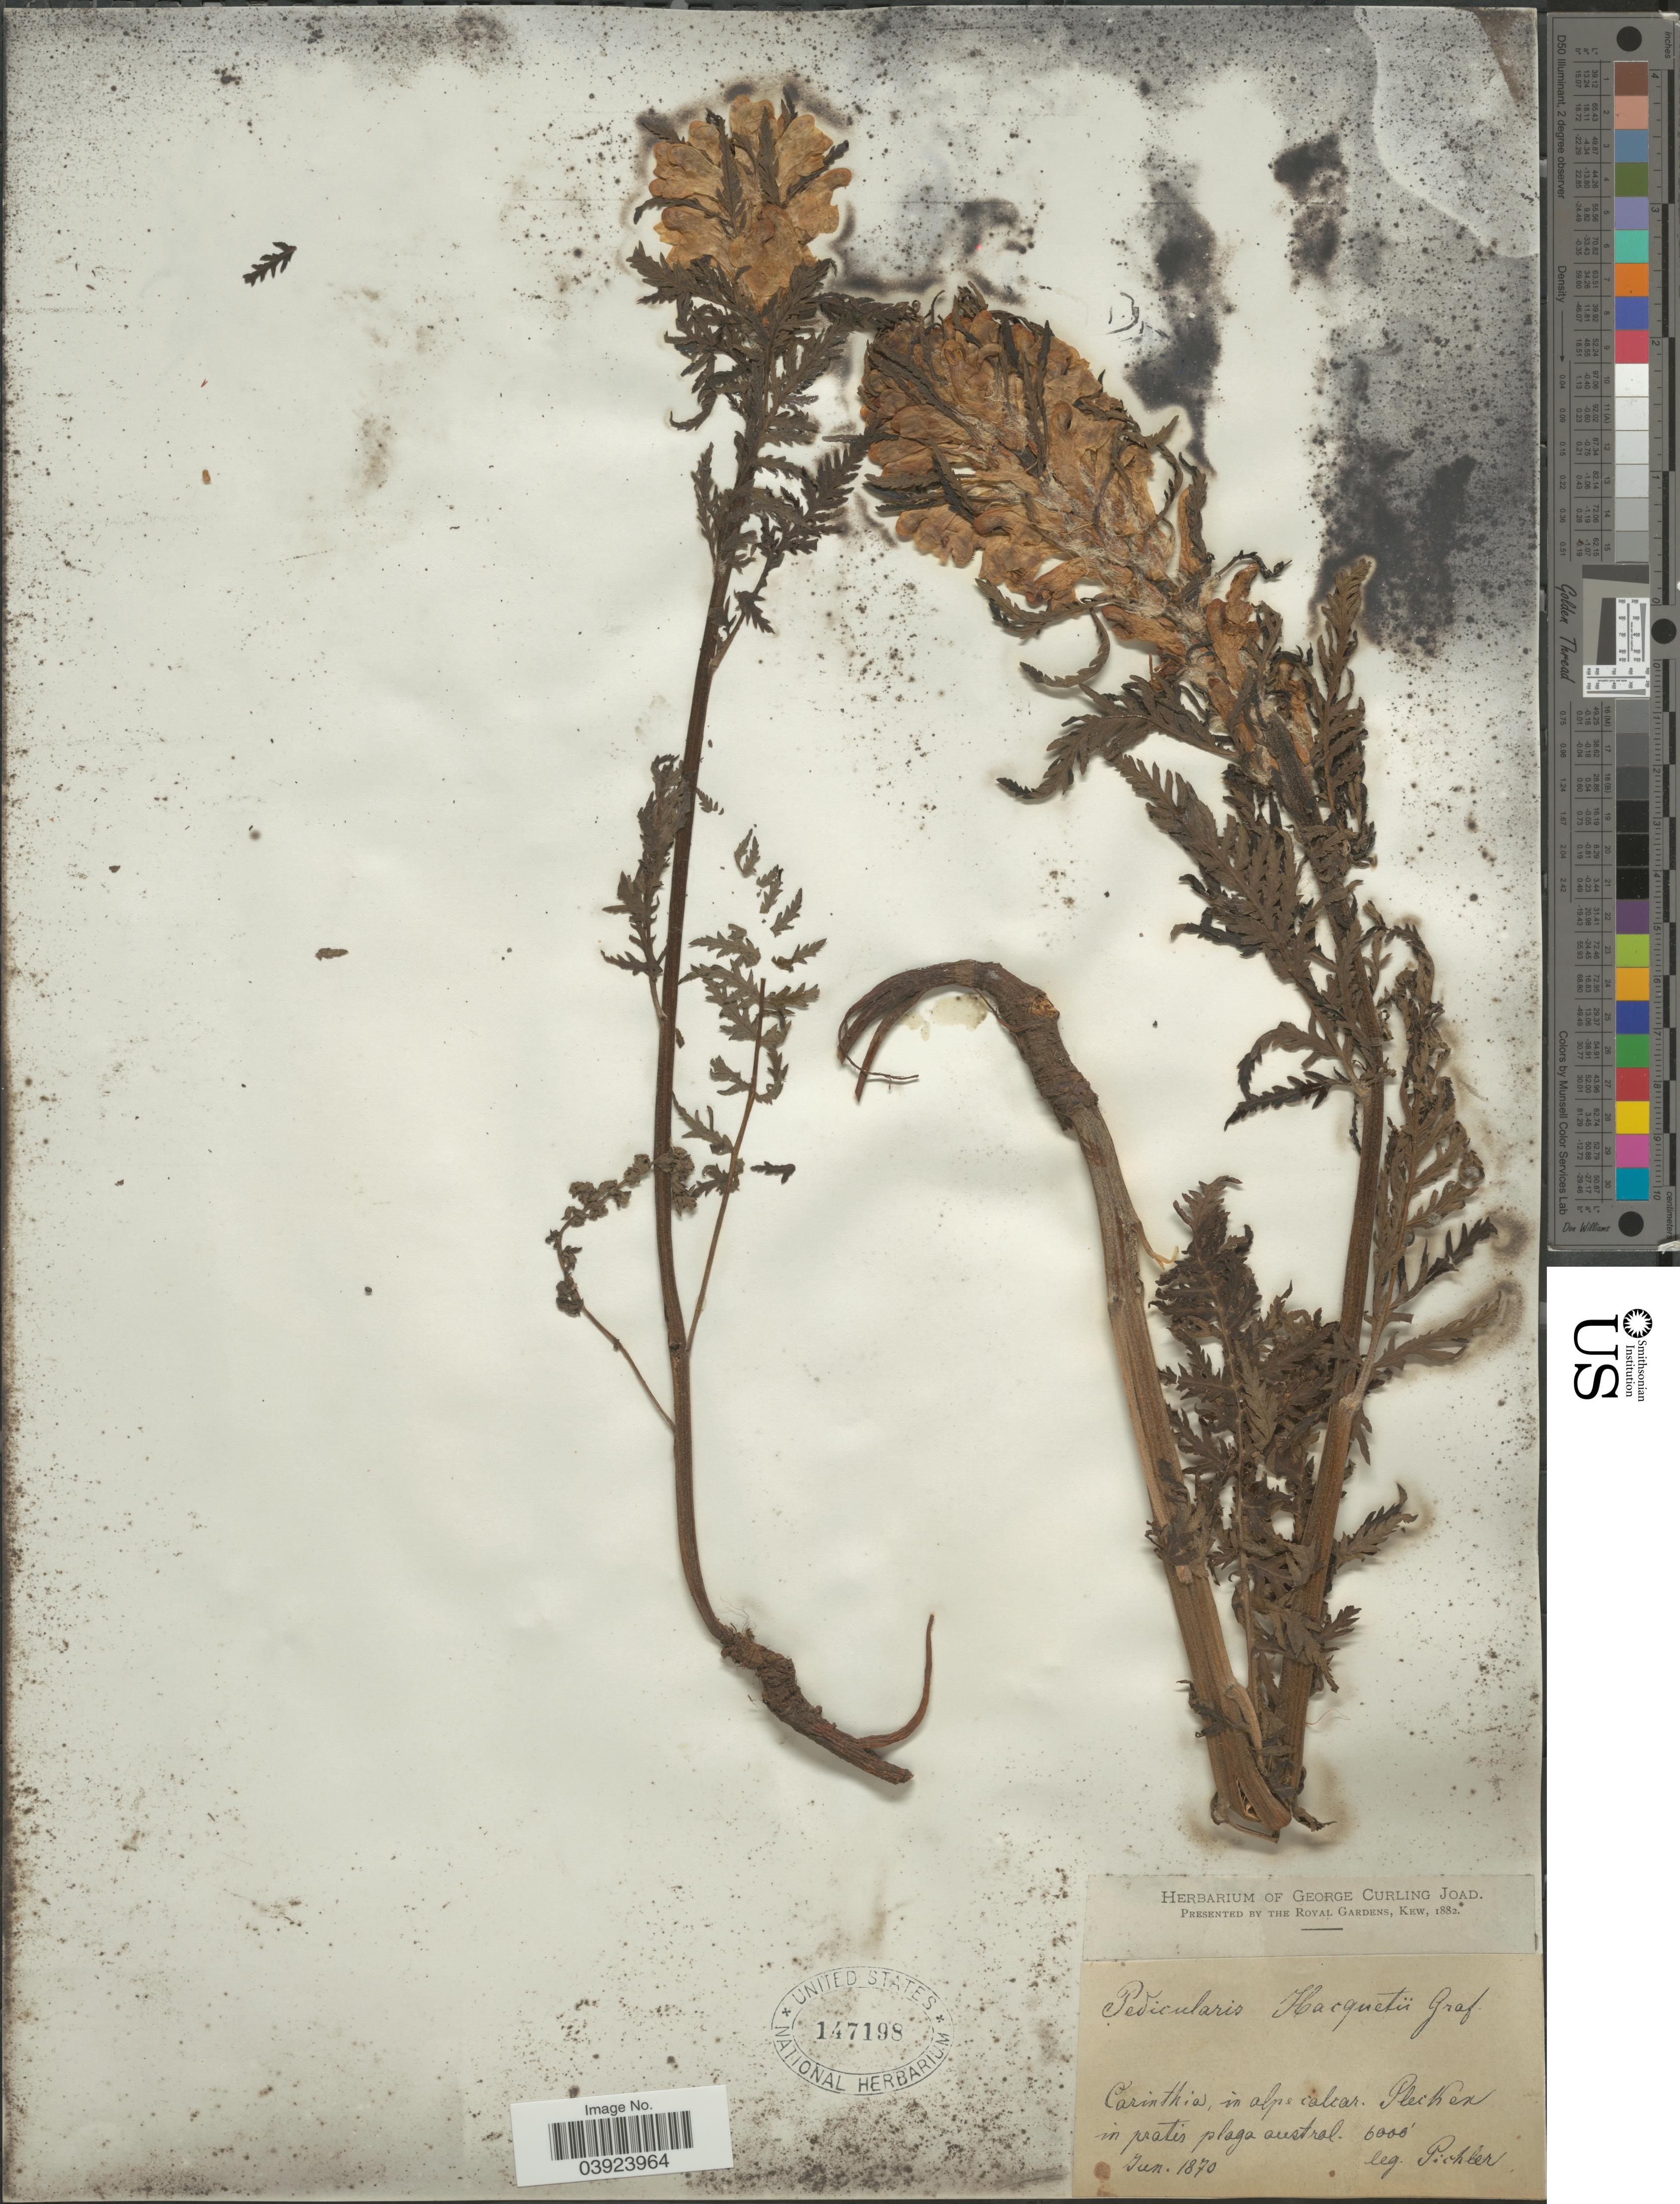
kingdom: Plantae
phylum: Tracheophyta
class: Magnoliopsida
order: Lamiales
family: Orobanchaceae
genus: Pedicularis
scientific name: Pedicularis hacquetii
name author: Graf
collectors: Pichler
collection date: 1870-06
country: Italy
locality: Carinthia, in alpe calcar. Plecker in pratis plaga austral.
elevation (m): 1829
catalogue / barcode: US 147198